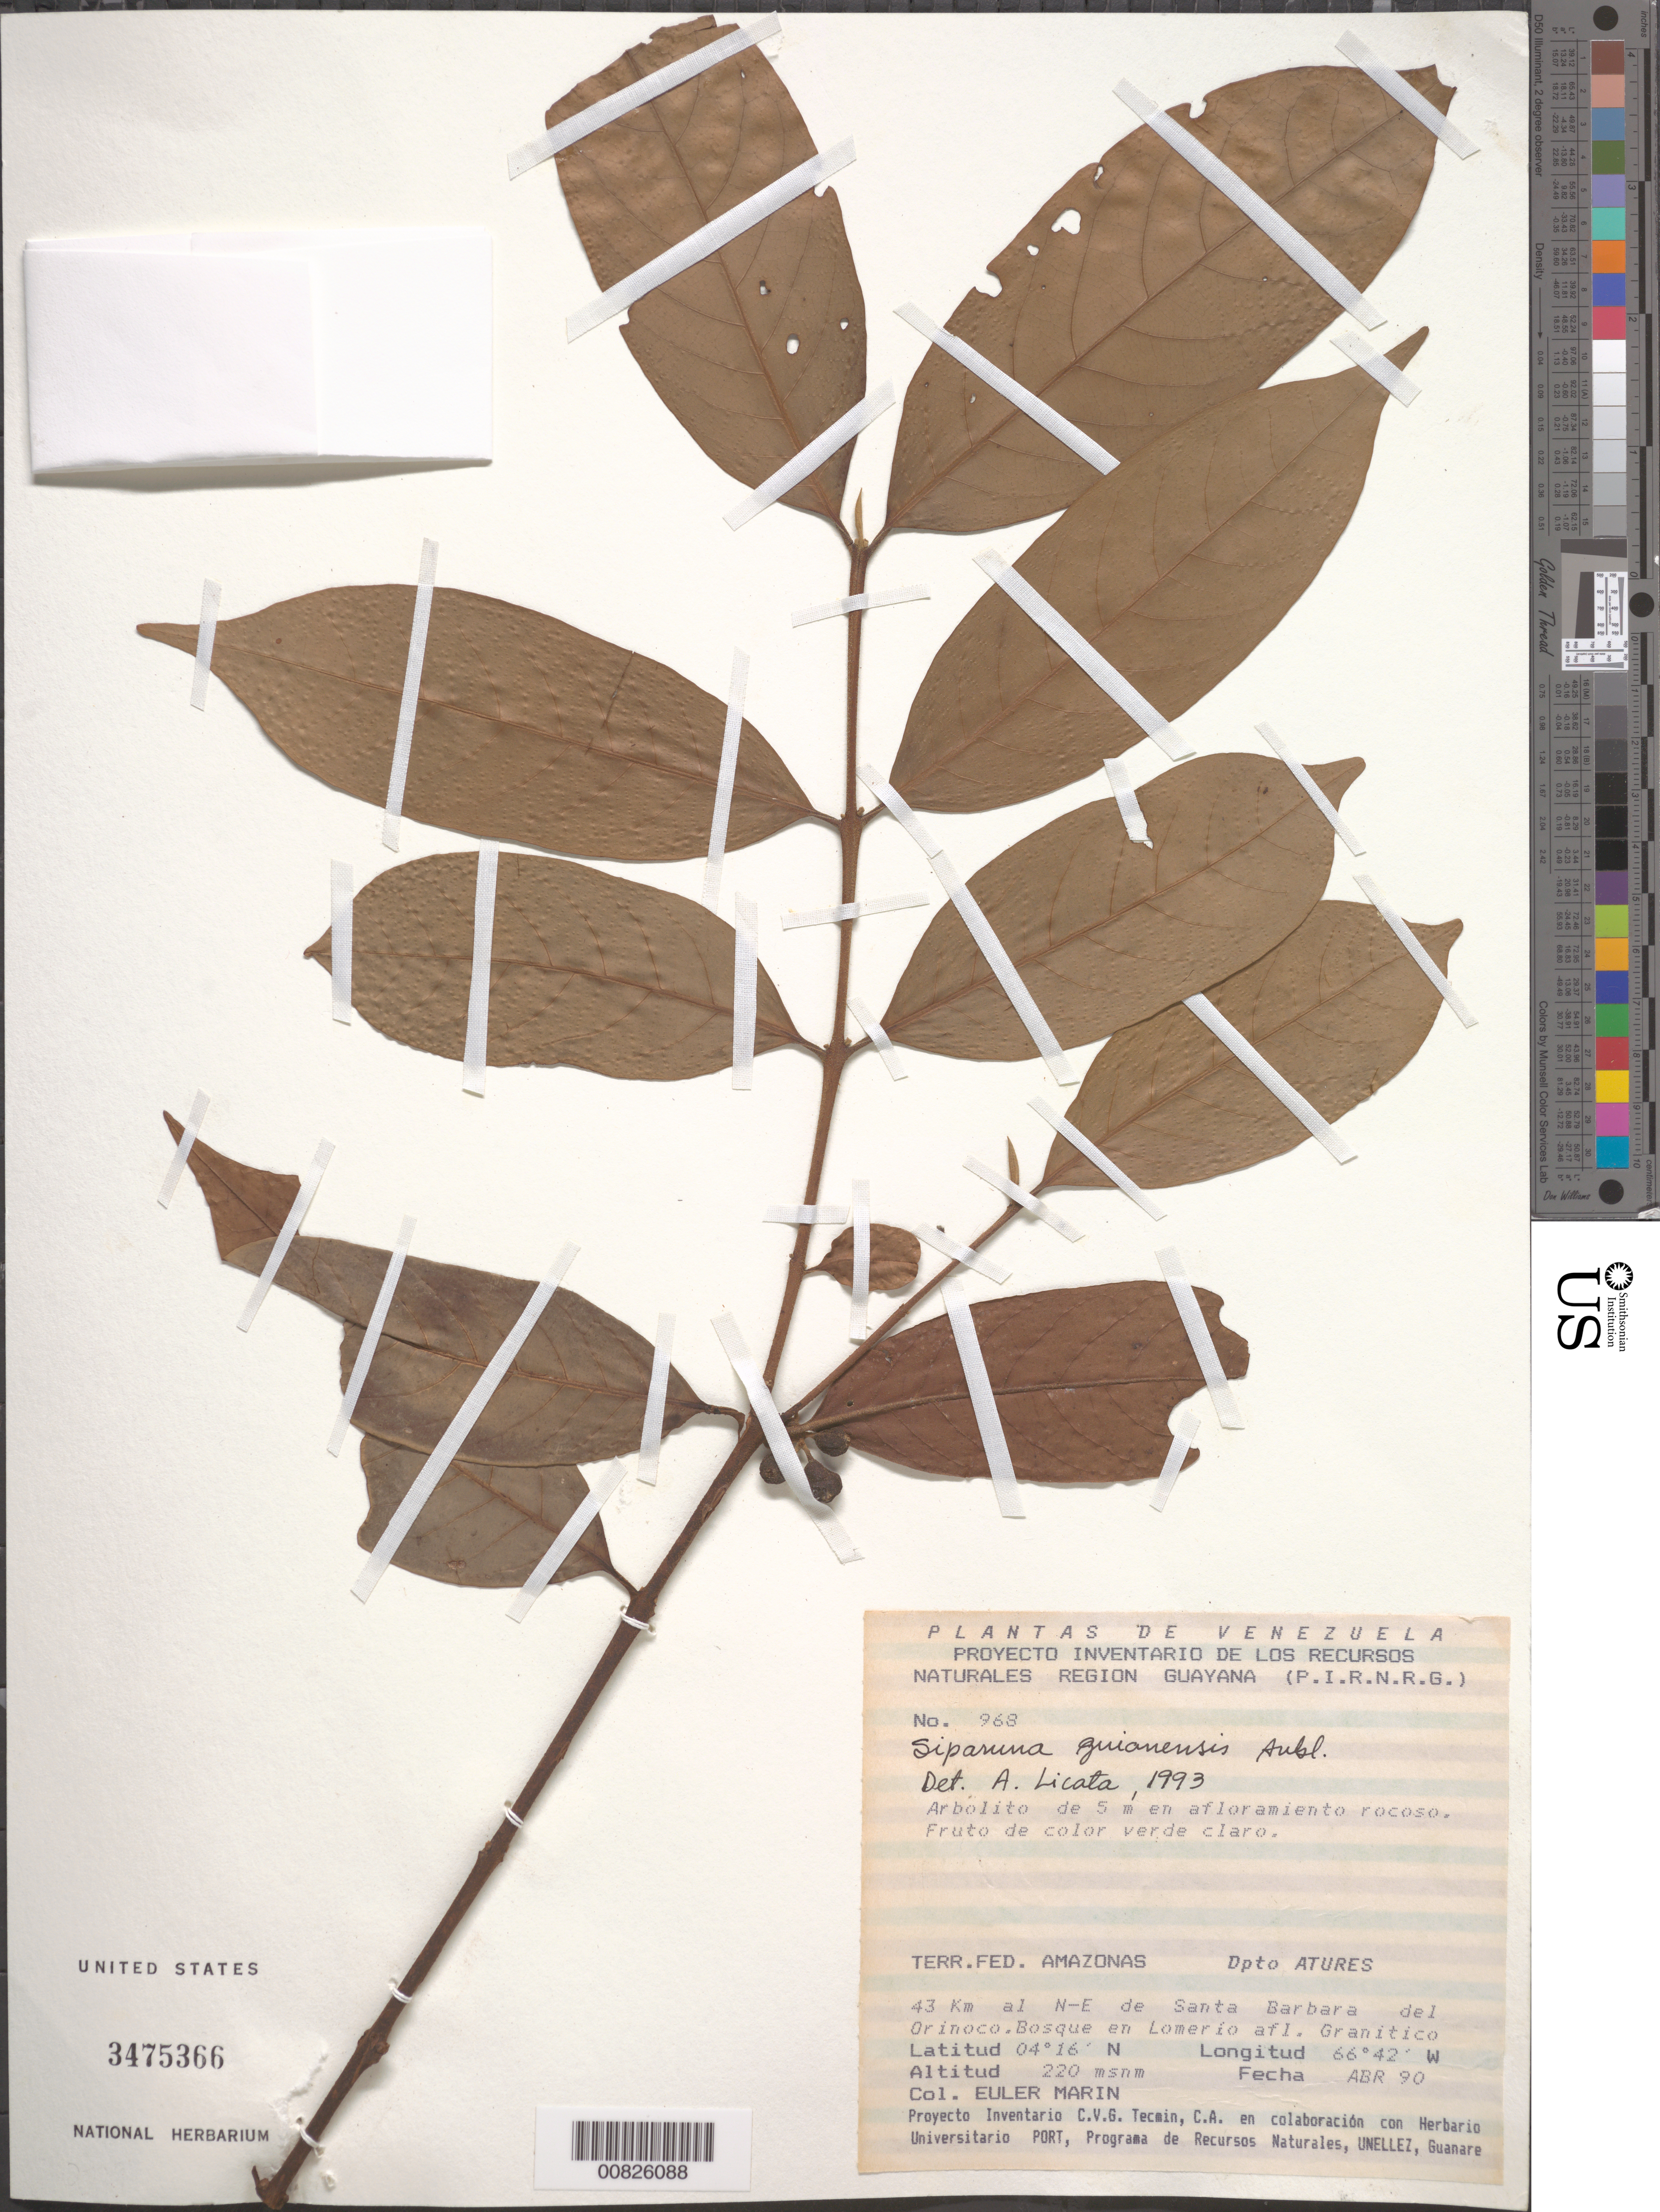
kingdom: Plantae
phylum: Tracheophyta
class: Magnoliopsida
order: Laurales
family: Siparunaceae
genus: Siparuna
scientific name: Siparuna guianensis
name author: Aubl.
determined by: Licata, A., (PORT), Univ. Nac. Exp. de los Llanos Ezequiel Zamora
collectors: E. Marin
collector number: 968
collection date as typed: Apr-90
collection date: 1990-04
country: Venezuela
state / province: Amazonas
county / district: Atures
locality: Santa Barbara del Orinoco, 43 km al NE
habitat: Bosque en lomerio afl granitico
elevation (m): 220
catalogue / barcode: US 3475366